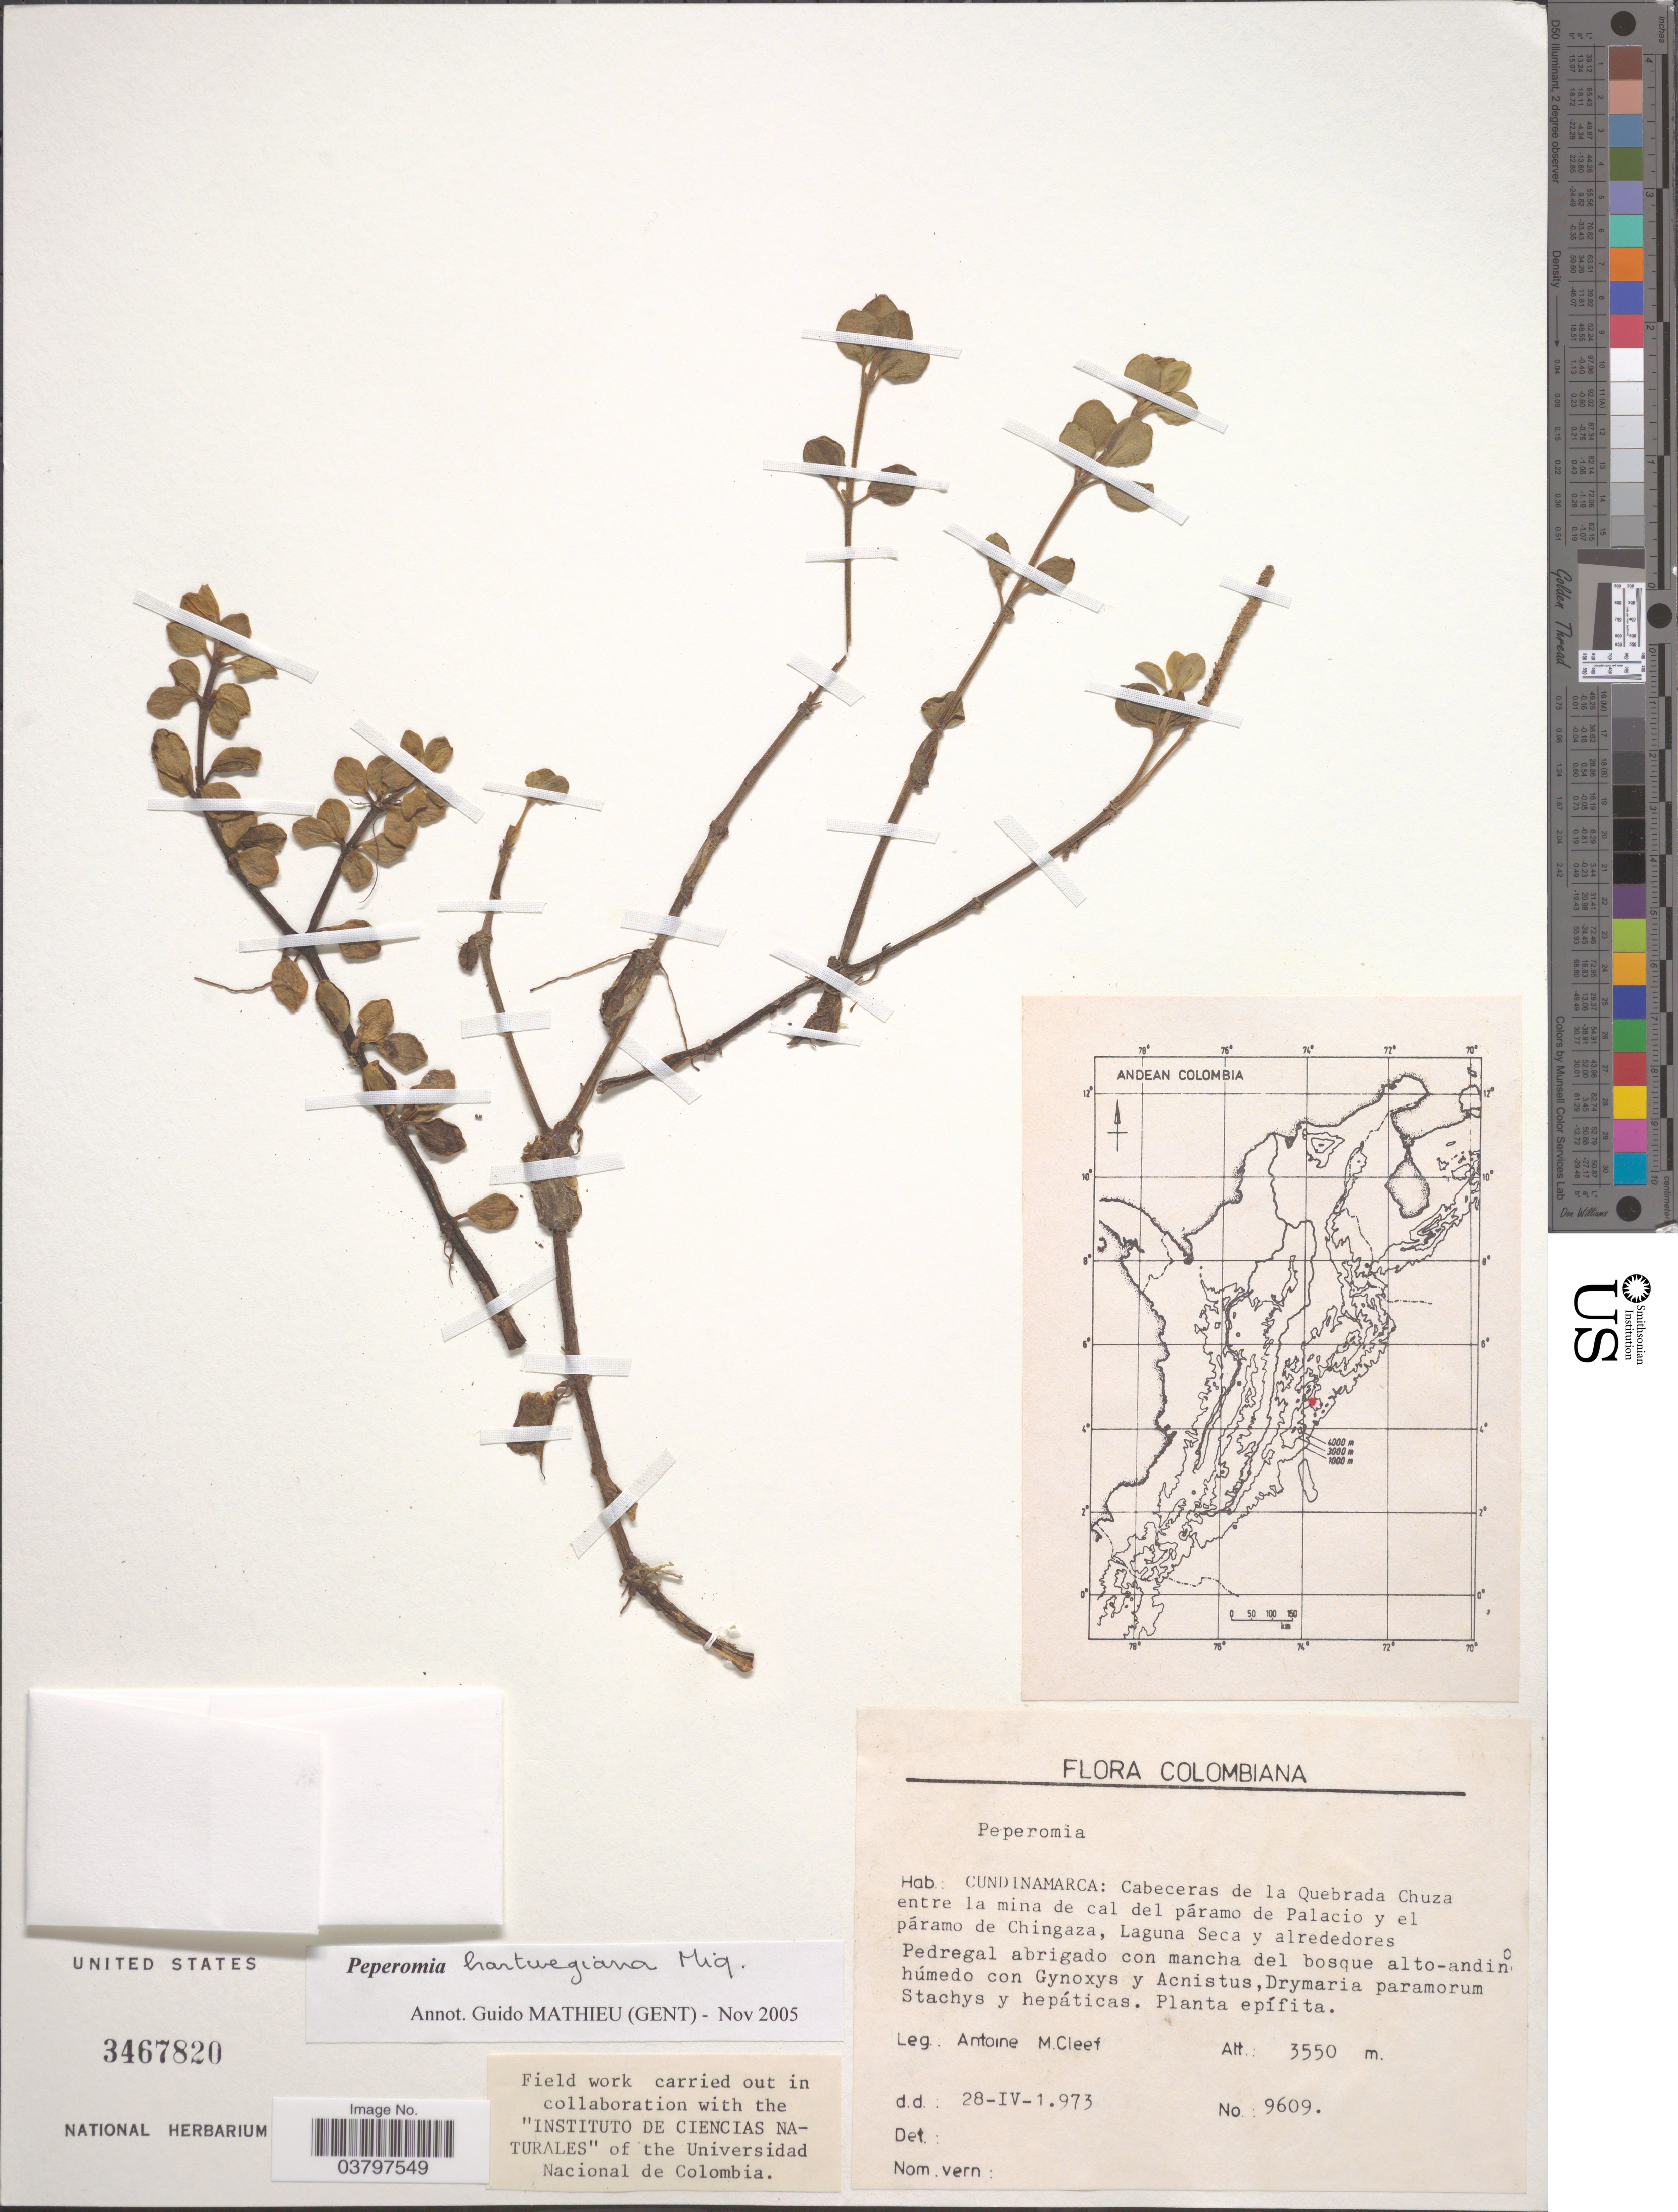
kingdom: Plantae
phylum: Tracheophyta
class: Magnoliopsida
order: Piperales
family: Piperaceae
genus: Peperomia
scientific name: Peperomia hartwegiana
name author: Miq.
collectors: A. M. Cleef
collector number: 9609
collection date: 1973-04-28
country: Colombia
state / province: Cundinamarca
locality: Cabeceras de la Quebrada Chuza entre la mina de cal del páramo de Palacio y el páramo de Chingaza, Laguna Seca y alrededores Pedregal abrigado con mancha del bosque alto-andino.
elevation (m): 3550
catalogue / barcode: US 3467820